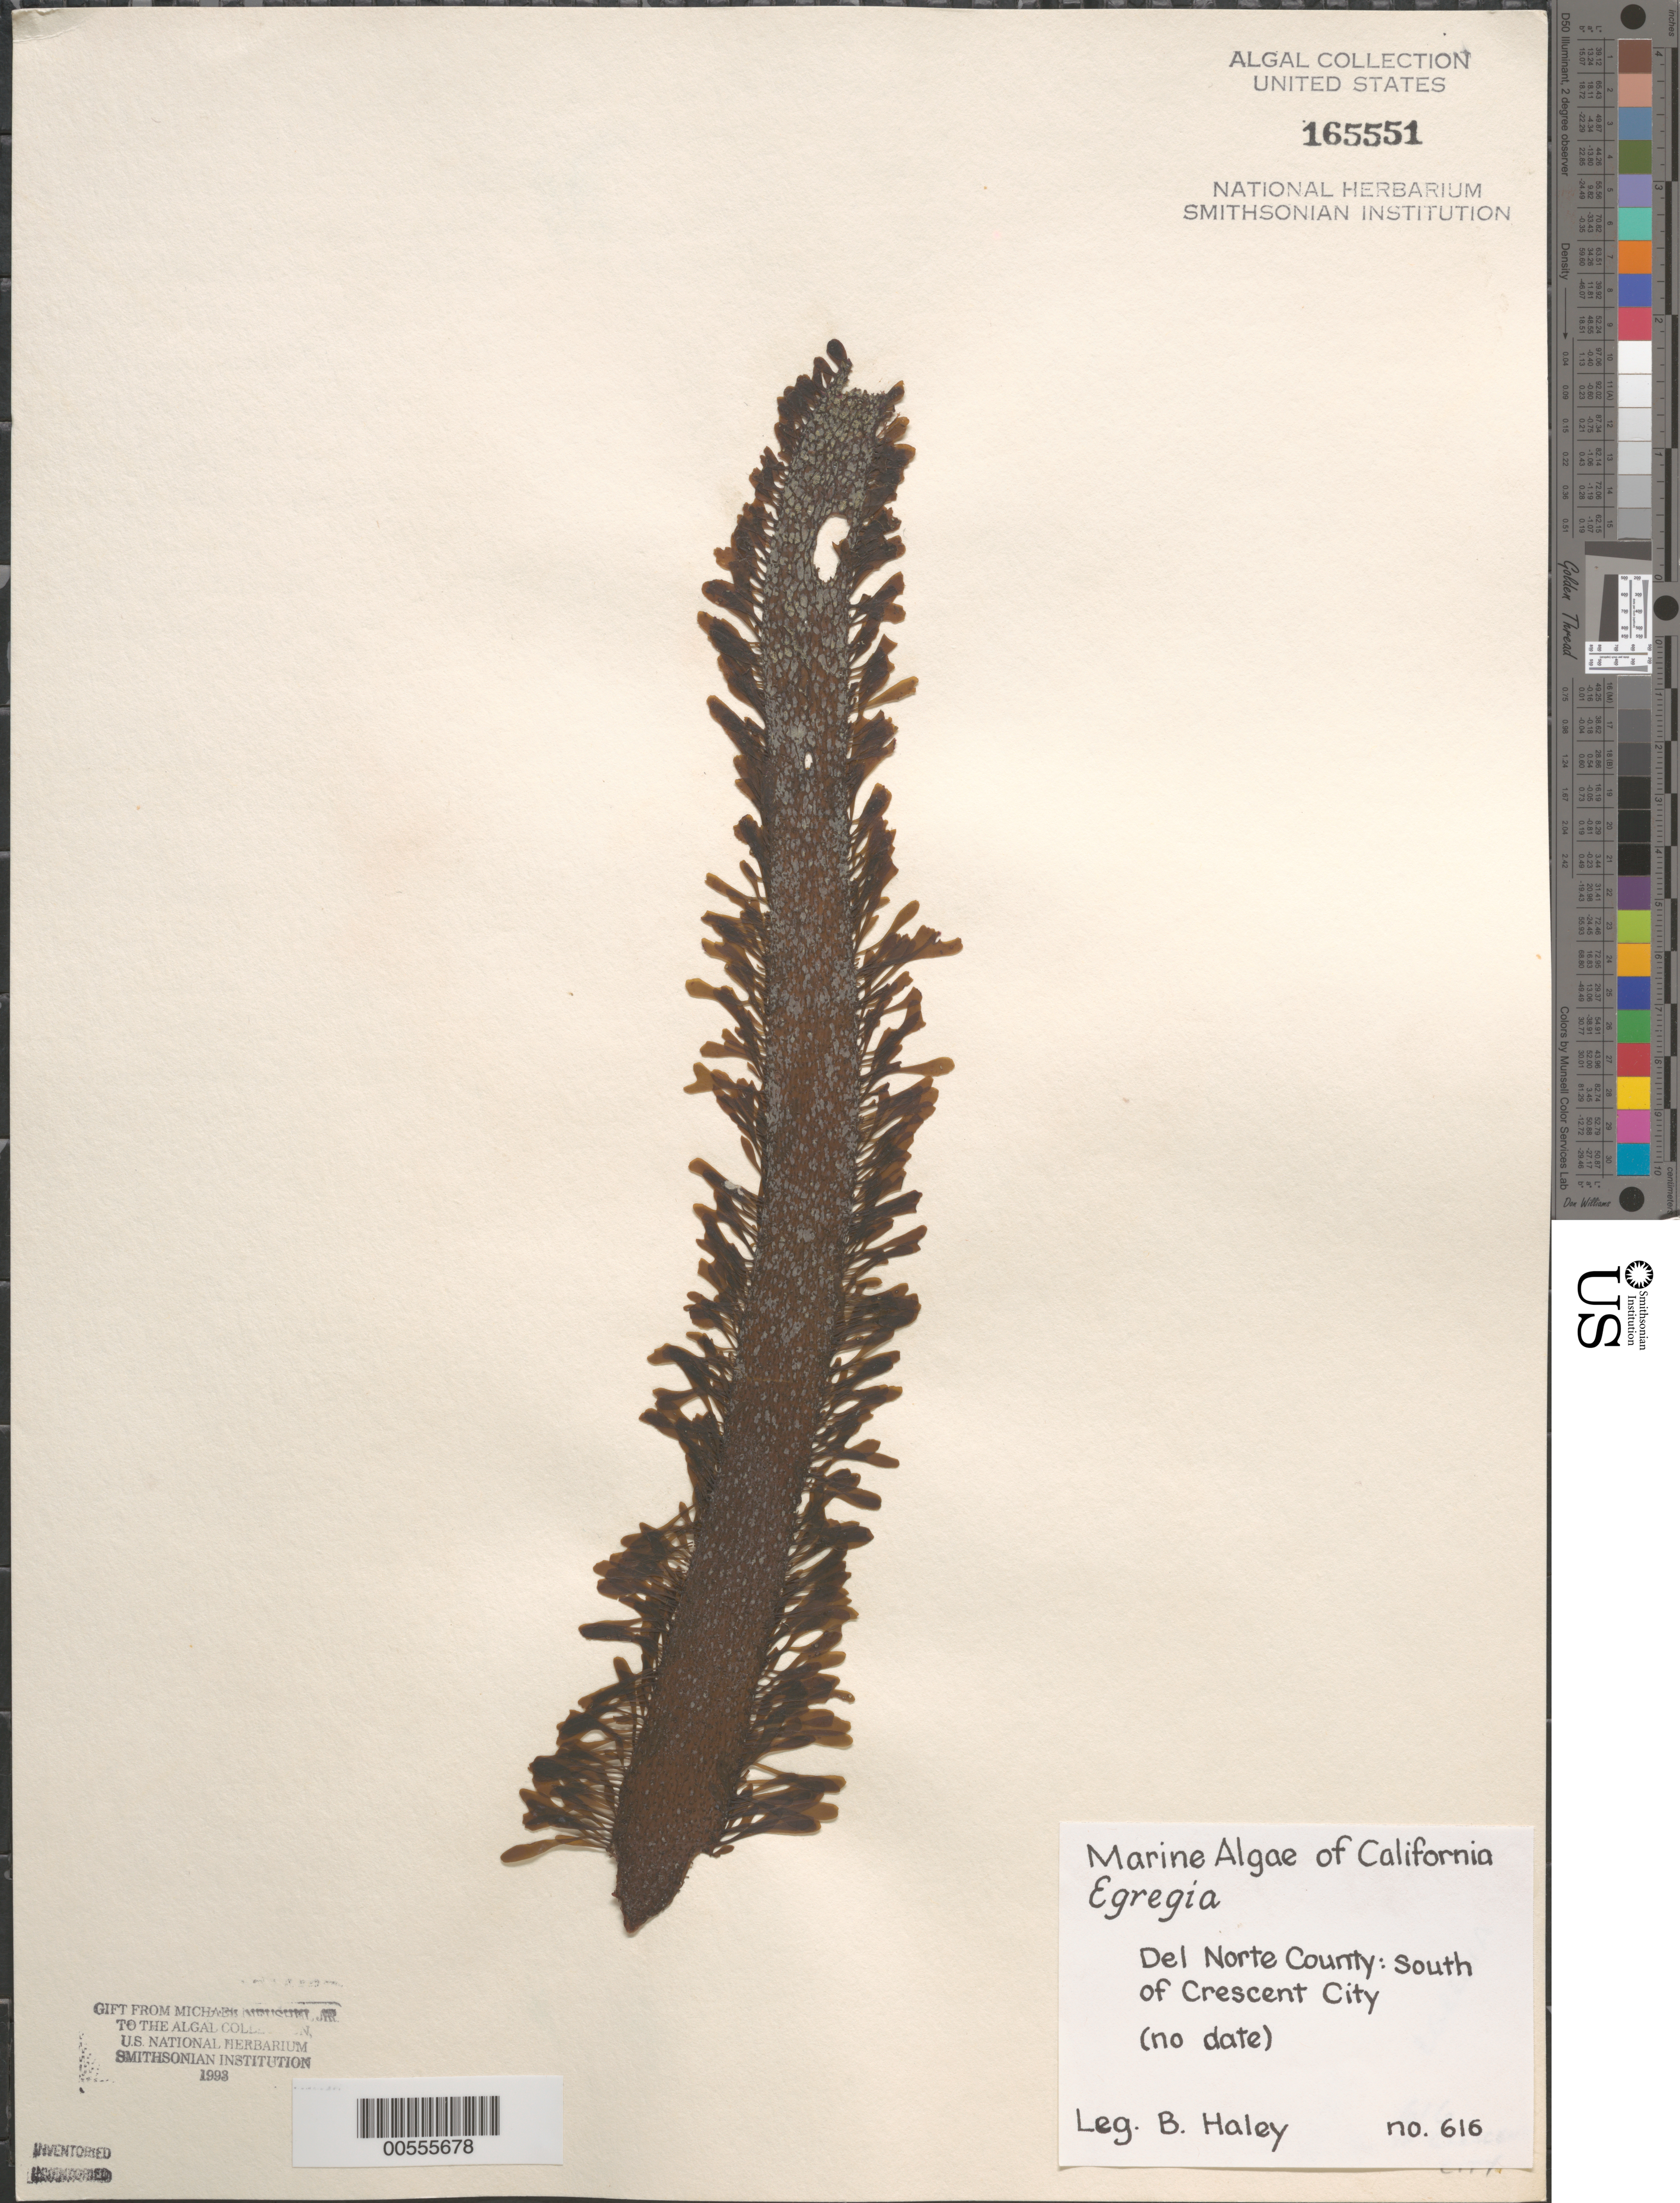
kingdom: Chromista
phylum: Ochrophyta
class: Phaeophyceae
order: Laminariales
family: Lessoniaceae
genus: Egregia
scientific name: Egregia sp.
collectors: B. Haley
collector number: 616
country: United States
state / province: California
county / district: Del Norte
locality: South of Crescent City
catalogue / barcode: US 165551